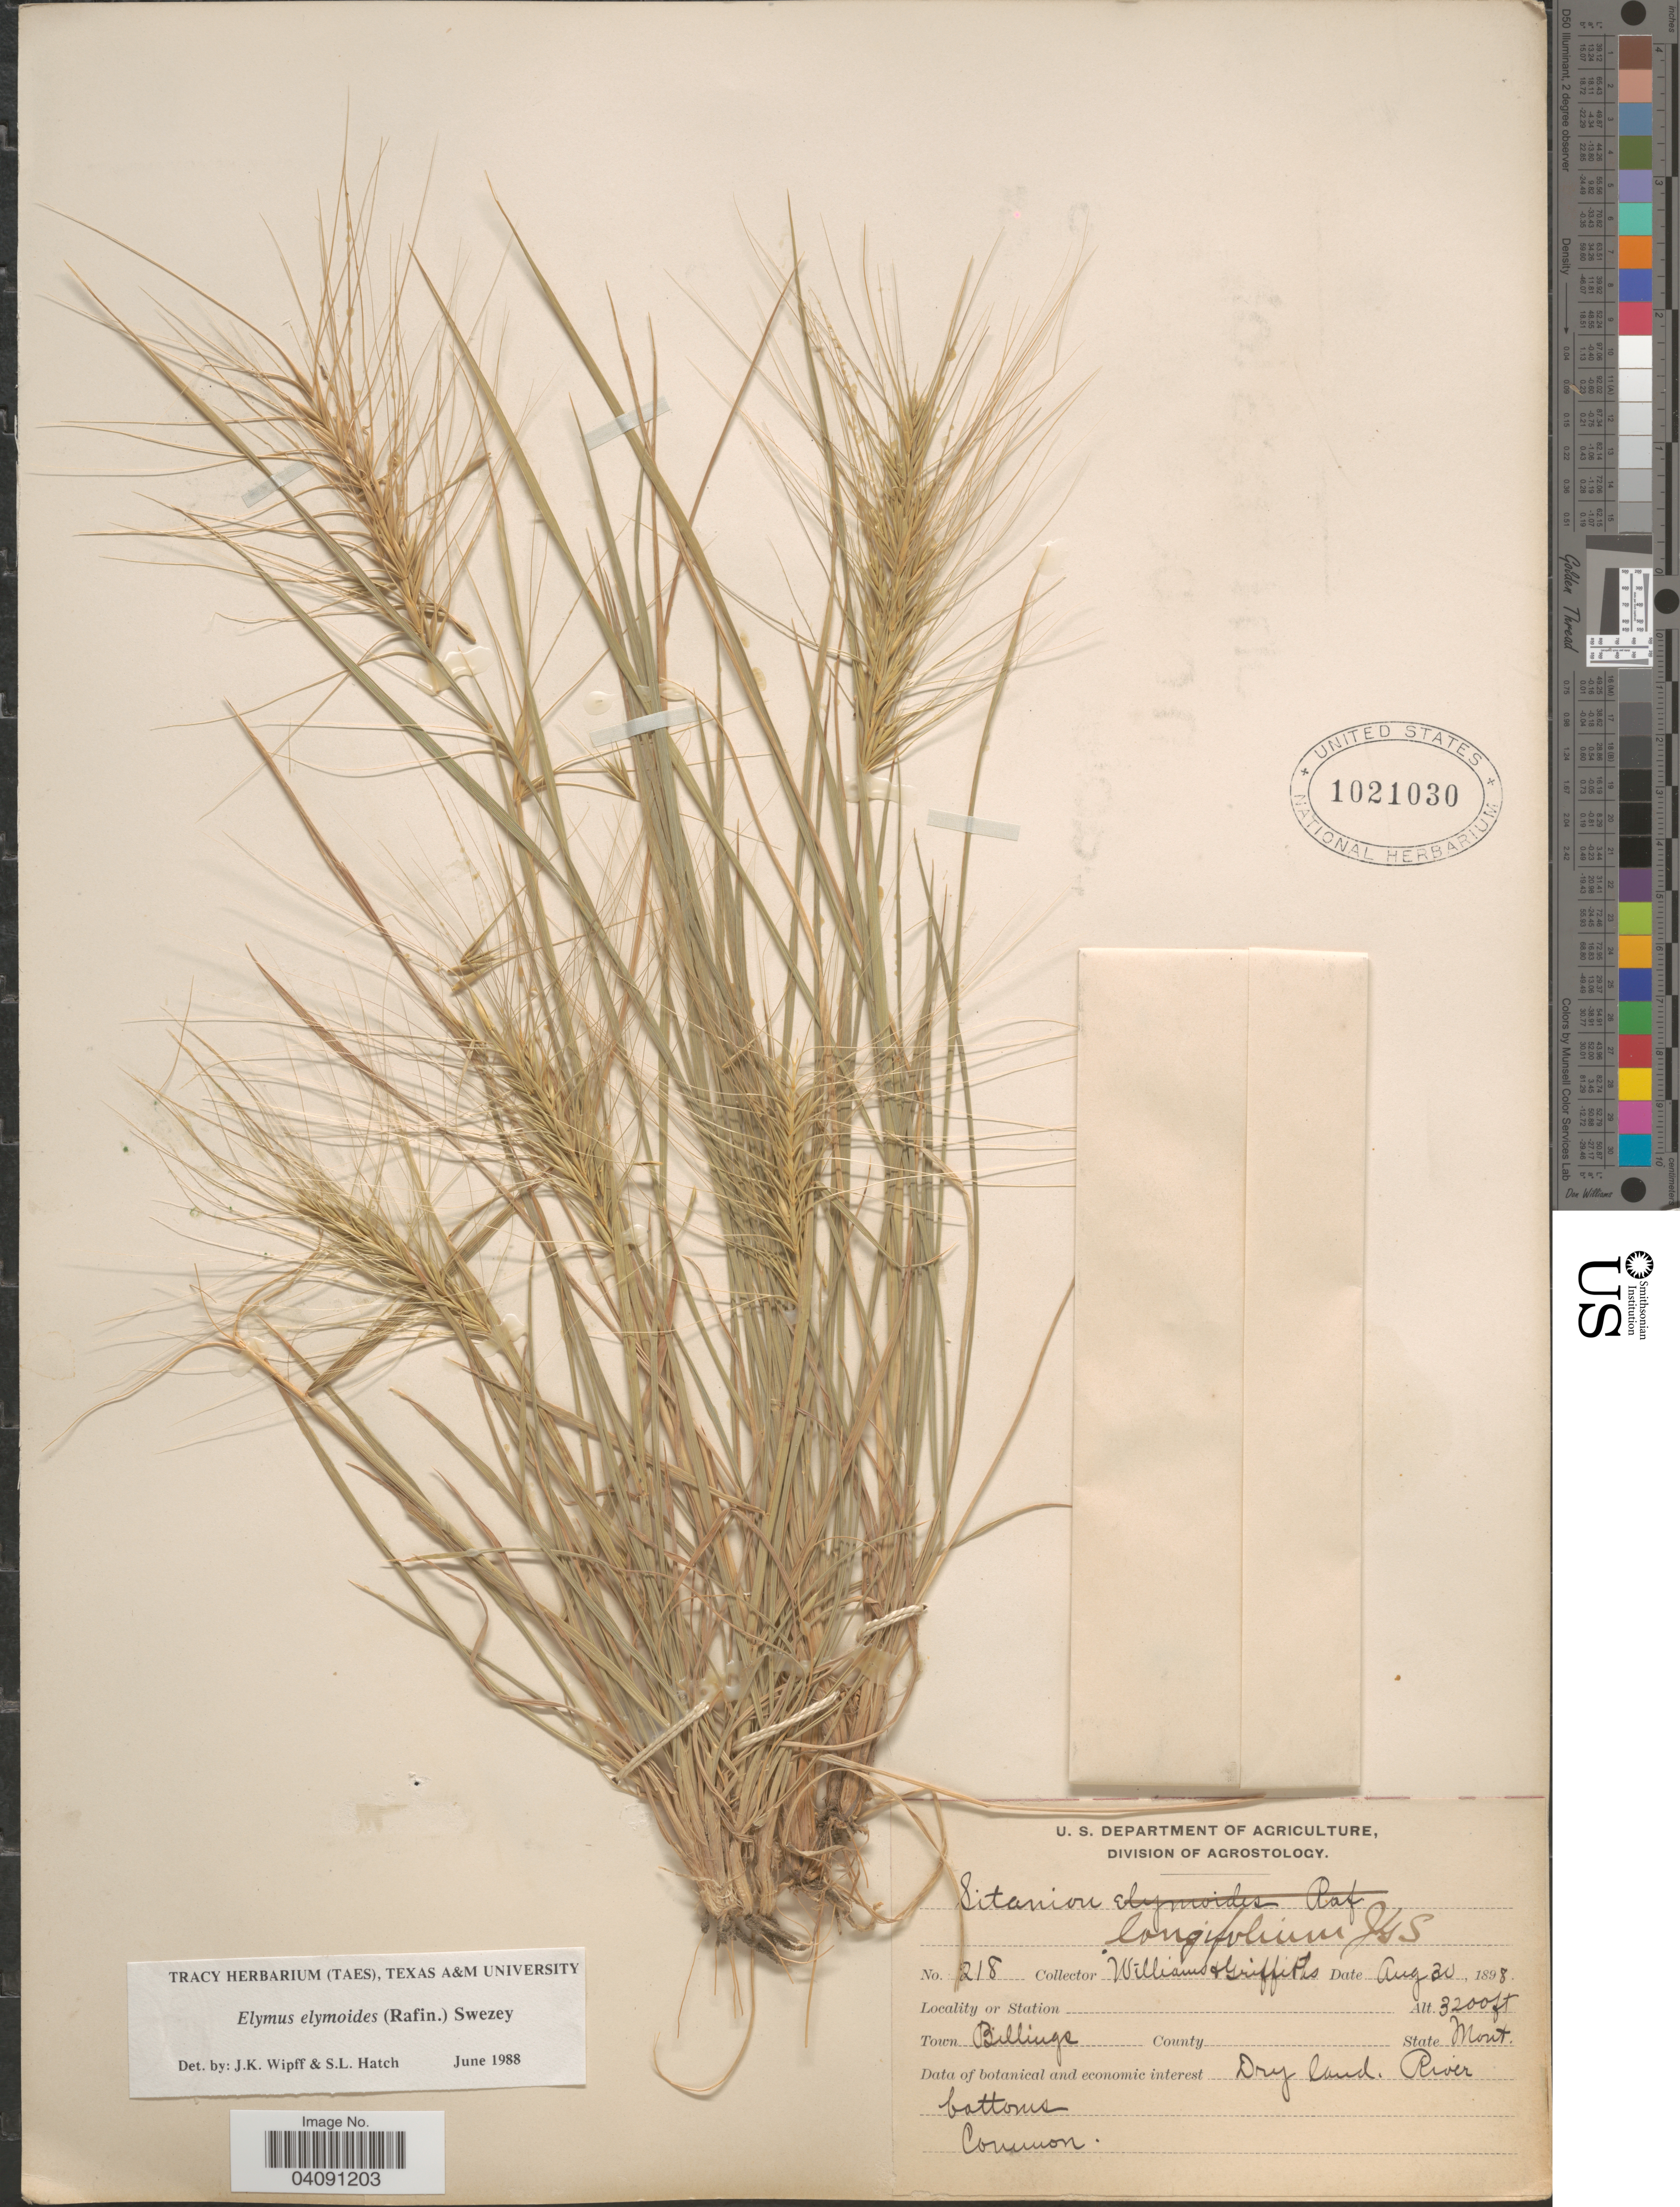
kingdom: Plantae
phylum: Tracheophyta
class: Liliopsida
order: Poales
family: Poaceae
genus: Elymus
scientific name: Elymus canadensis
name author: L.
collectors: -- Williams & -- Griffiths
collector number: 218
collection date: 1898-08-30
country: United States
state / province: Montana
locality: Town Billings.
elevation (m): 975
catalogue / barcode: US 1021030